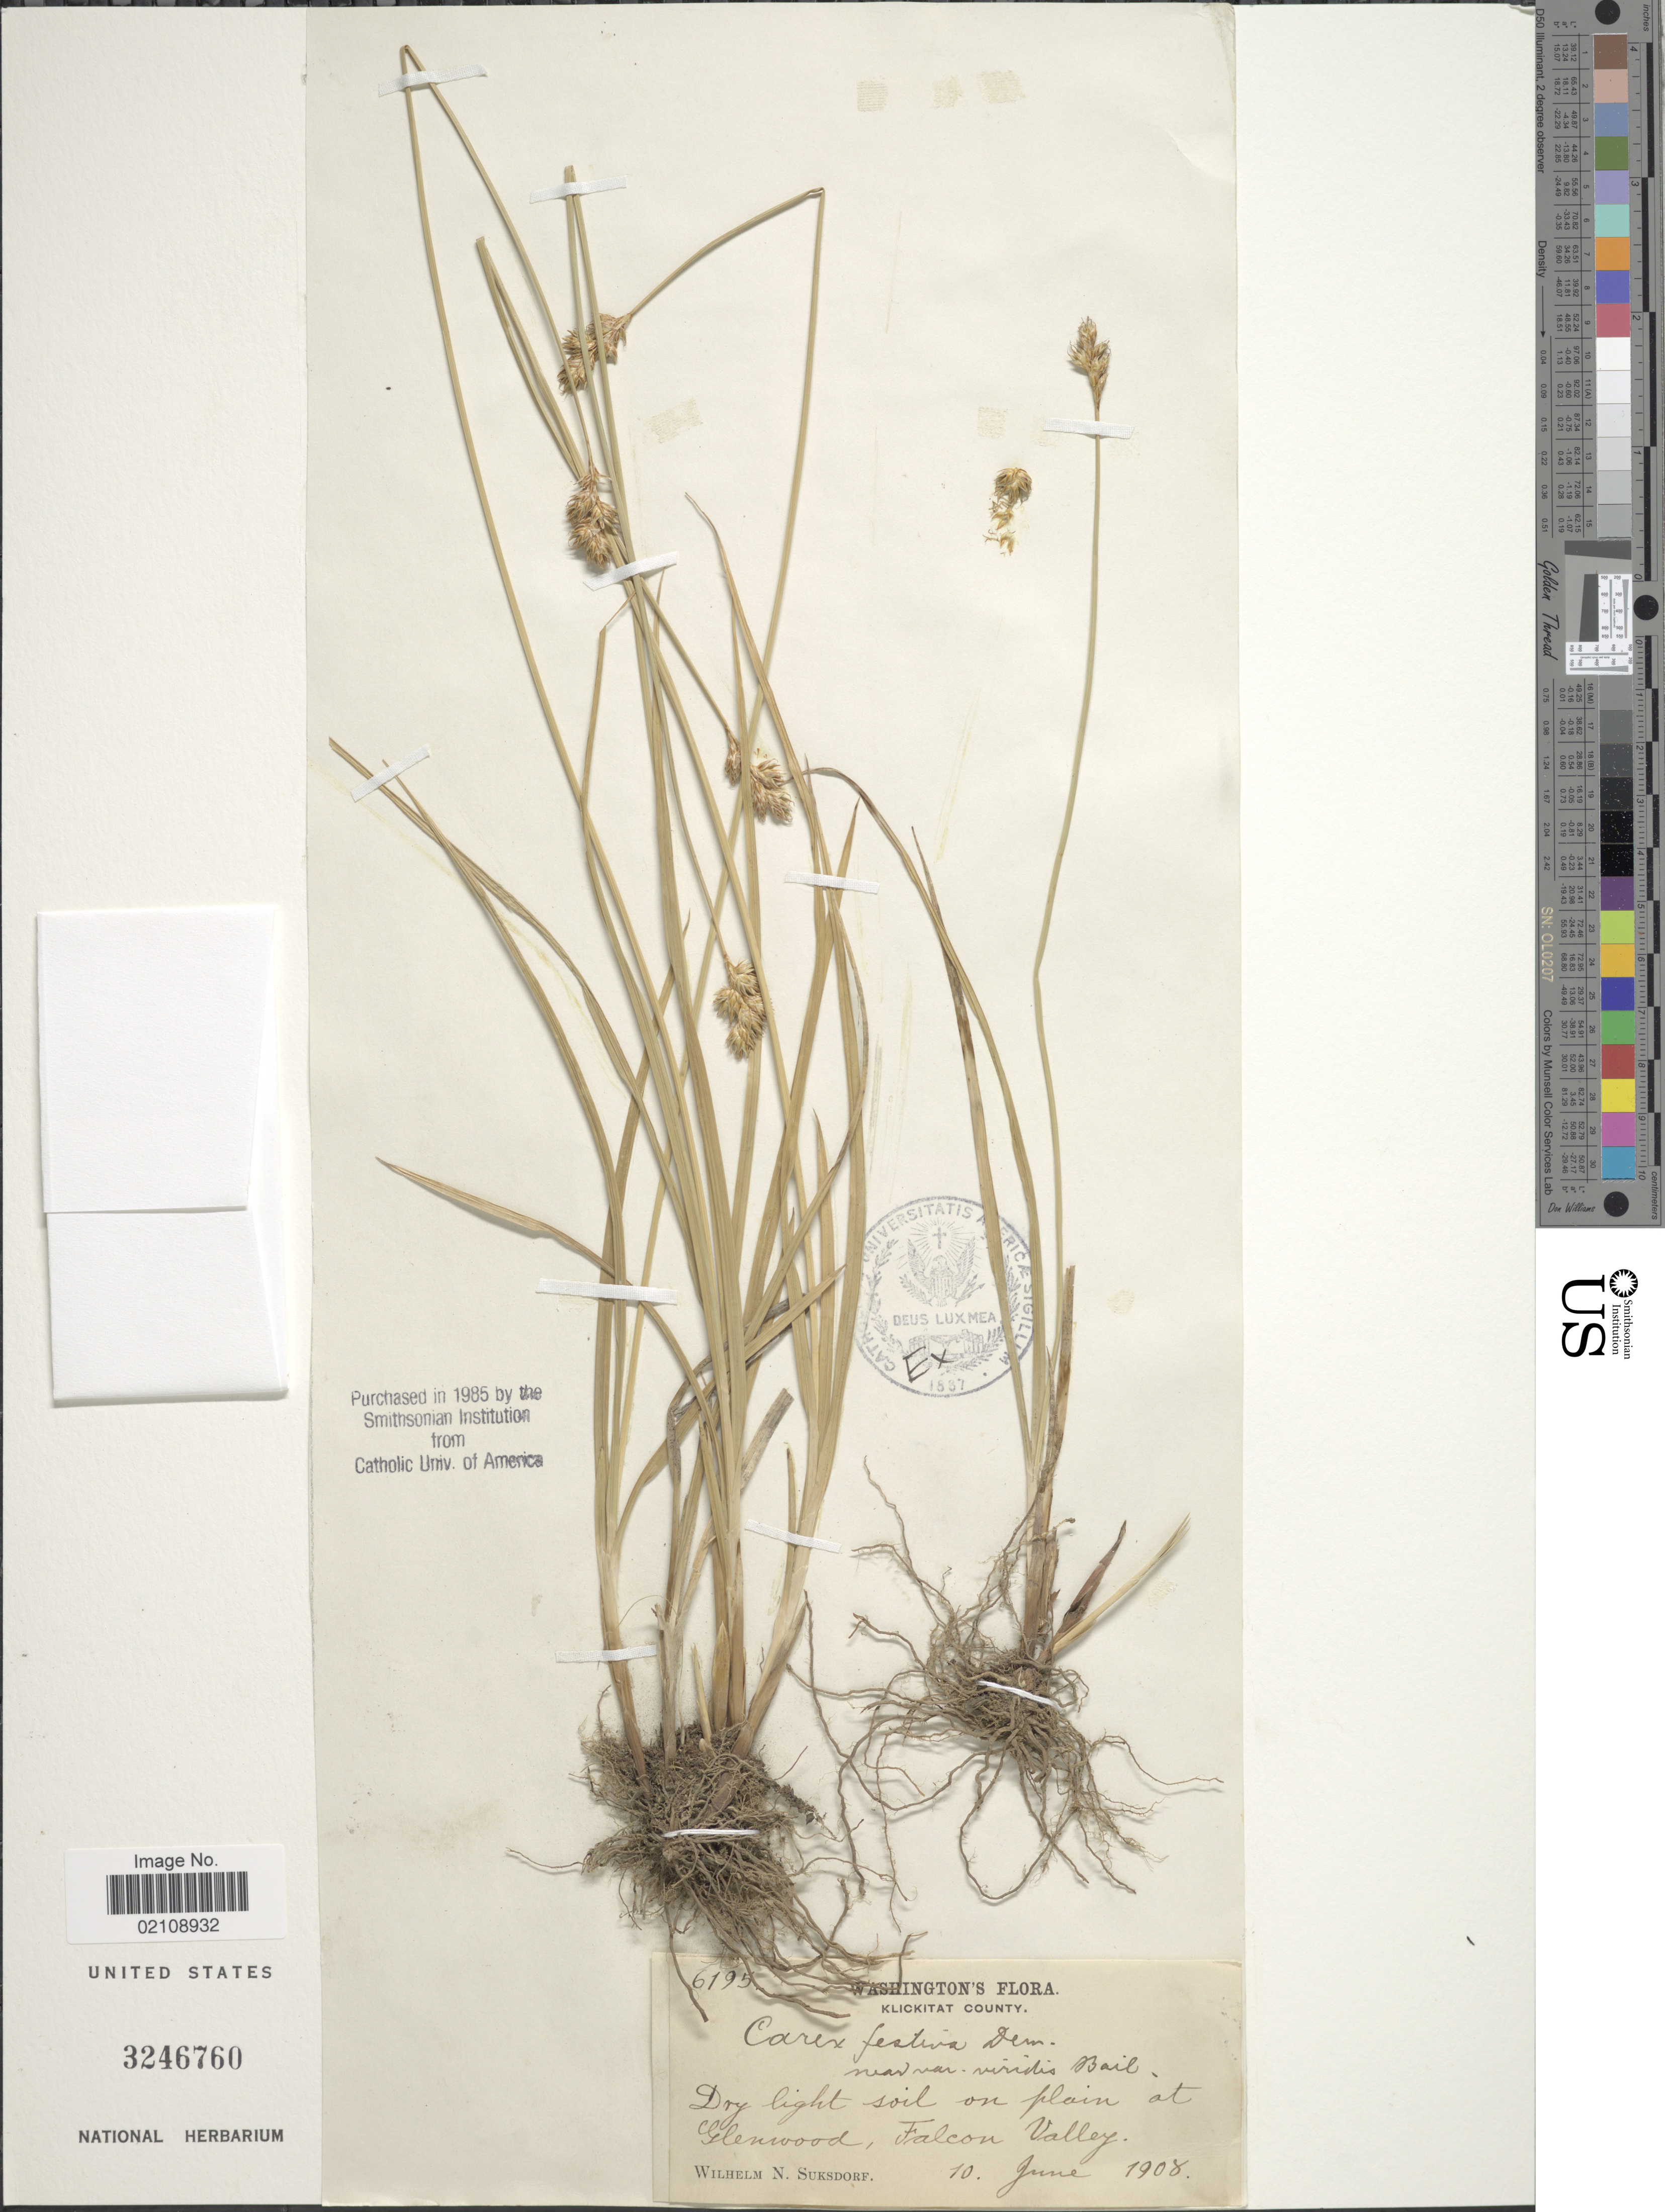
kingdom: Plantae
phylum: Tracheophyta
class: Liliopsida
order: Poales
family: Cyperaceae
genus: Carex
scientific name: Carex pachycarpa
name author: Mack.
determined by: Zika, P. F., (WTU)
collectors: W. N. Suksdorf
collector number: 6195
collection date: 1908-06-10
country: United States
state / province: Washington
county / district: Klickitat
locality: Klickitat County, dry light soil on plain at Glenwood, Falcon Valley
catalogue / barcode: US 3246760